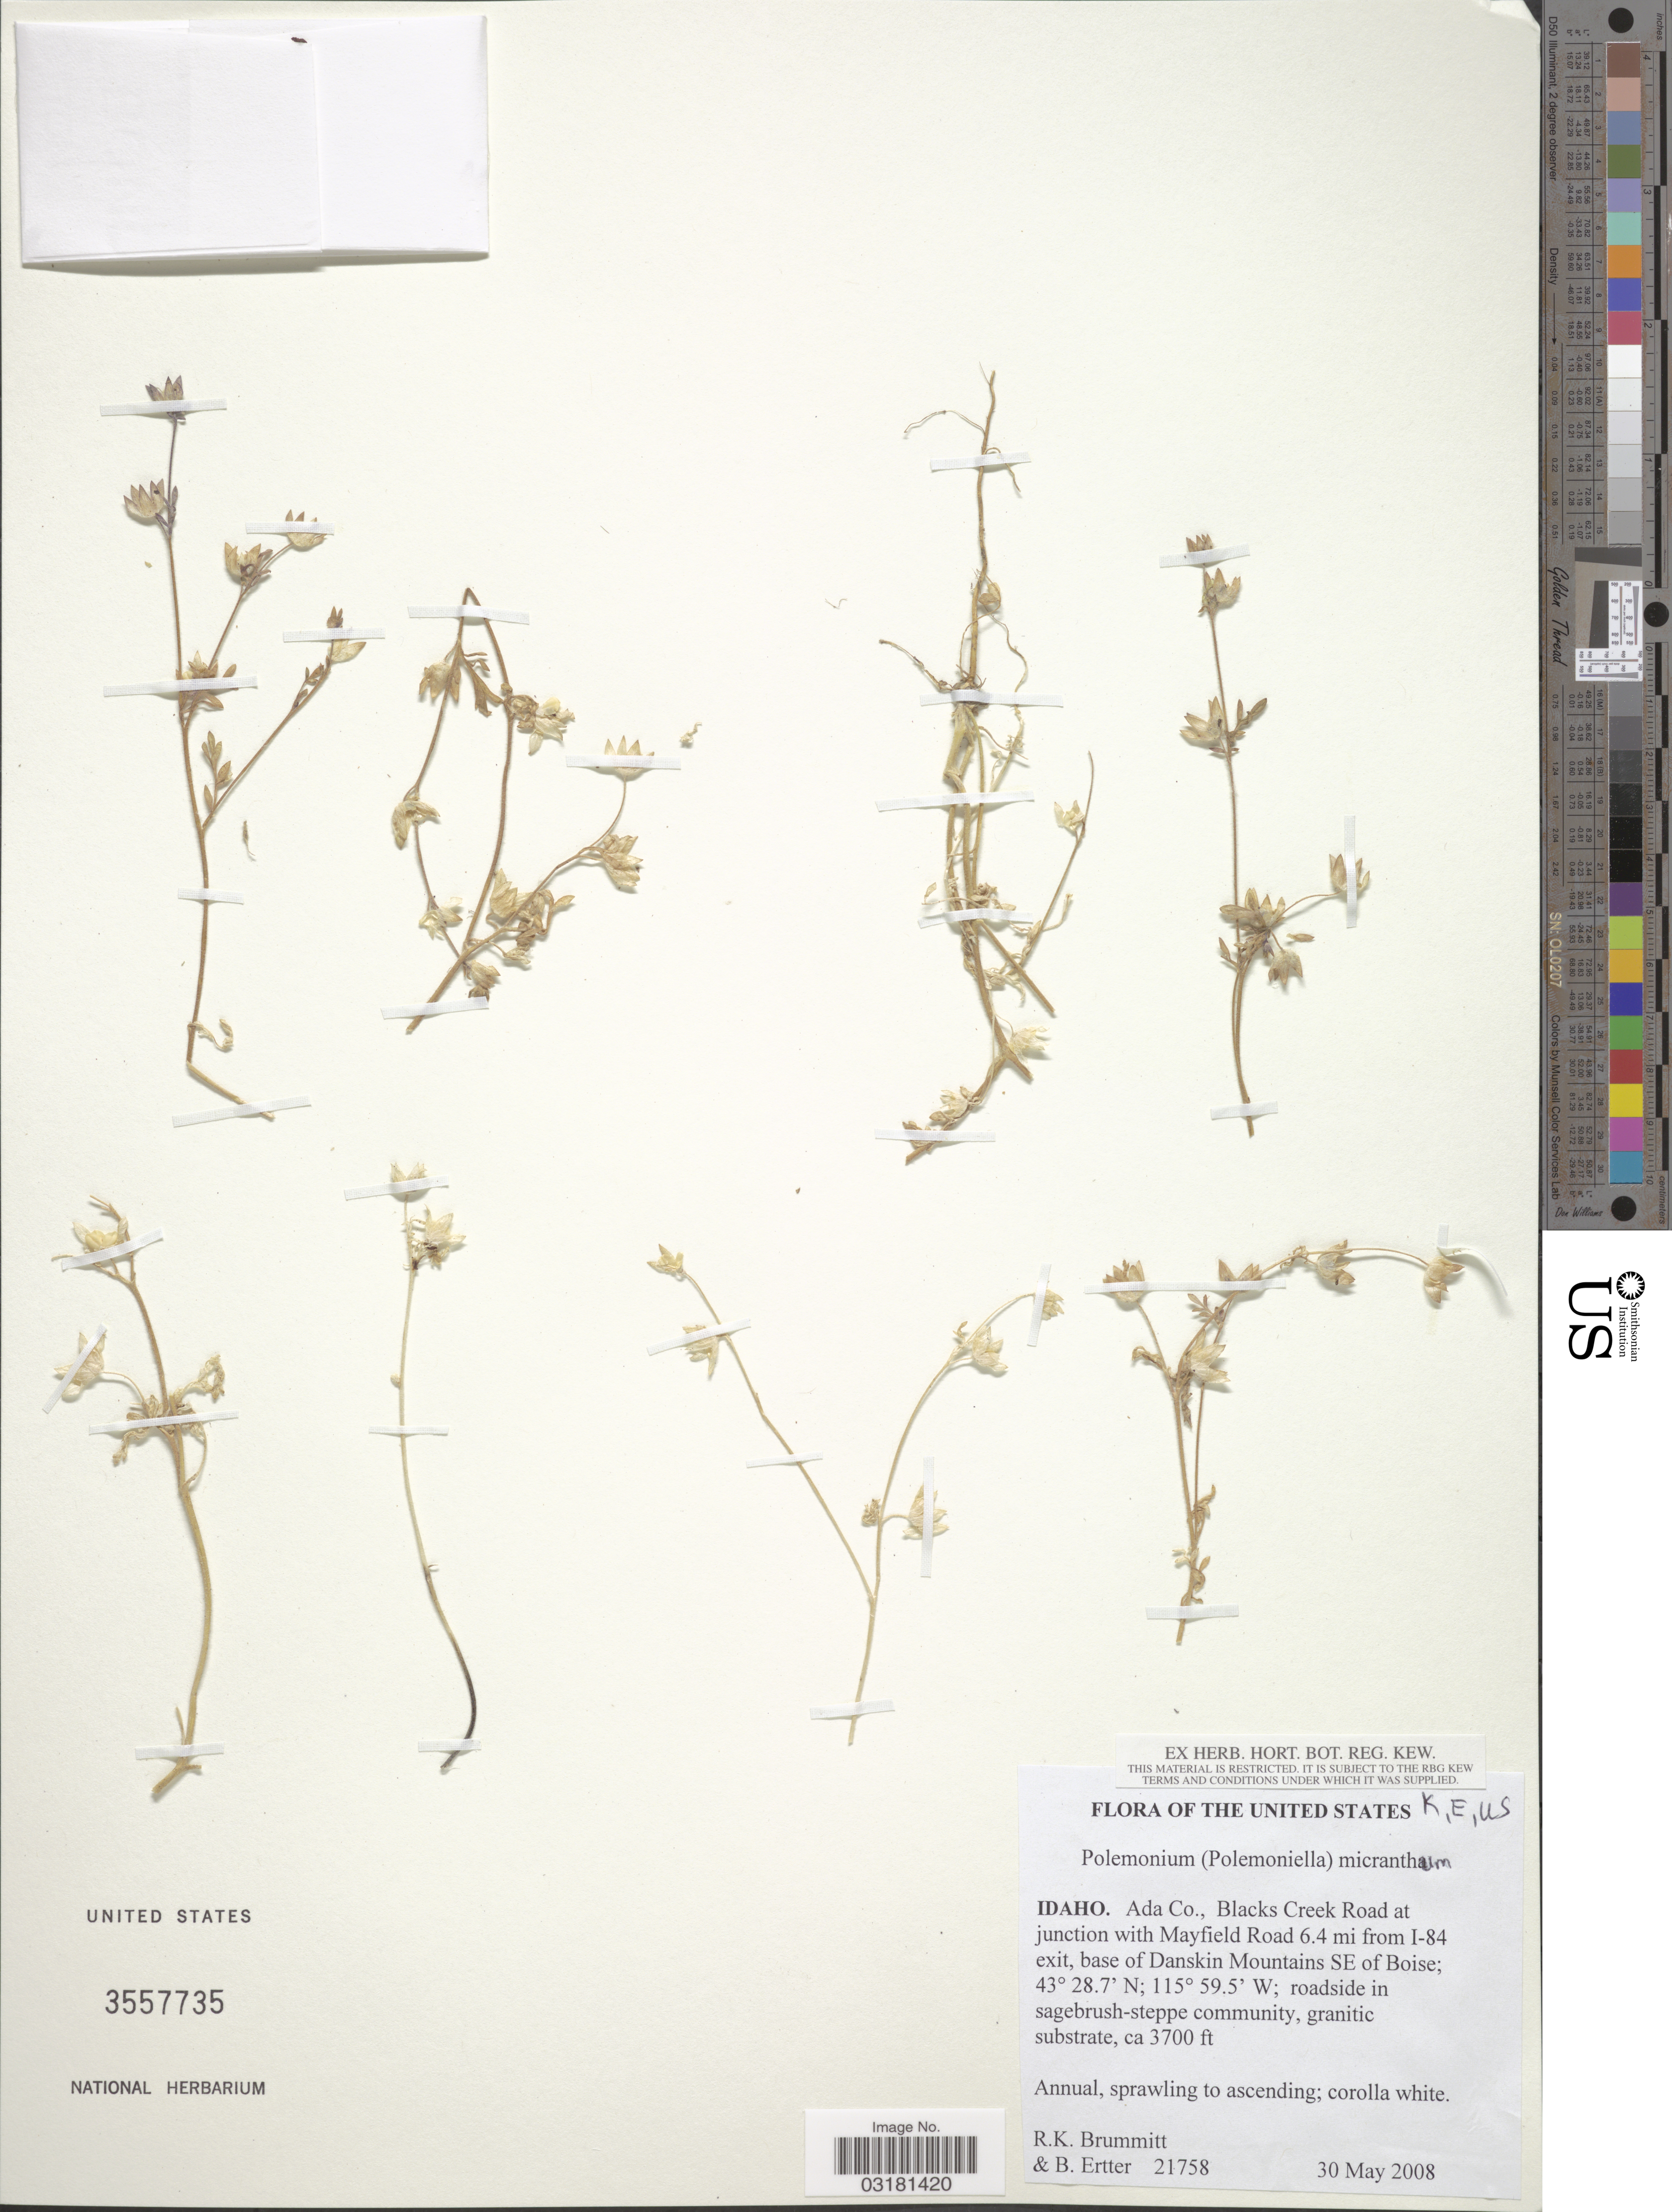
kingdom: Plantae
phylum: Tracheophyta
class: Magnoliopsida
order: Ericales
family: Polemoniaceae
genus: Polemonium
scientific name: Polemonium micranthum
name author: Benth.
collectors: R. K. Brummitt & B. Ertter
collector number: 21758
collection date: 2008-05-30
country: United States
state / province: Idaho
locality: Ada Co., Blacks Creek Road at junction with Mayfield Road 6.4 mi from I-84 exit, base of Danskin Mountains SE of Boise.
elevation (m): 1128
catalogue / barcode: US 3557735